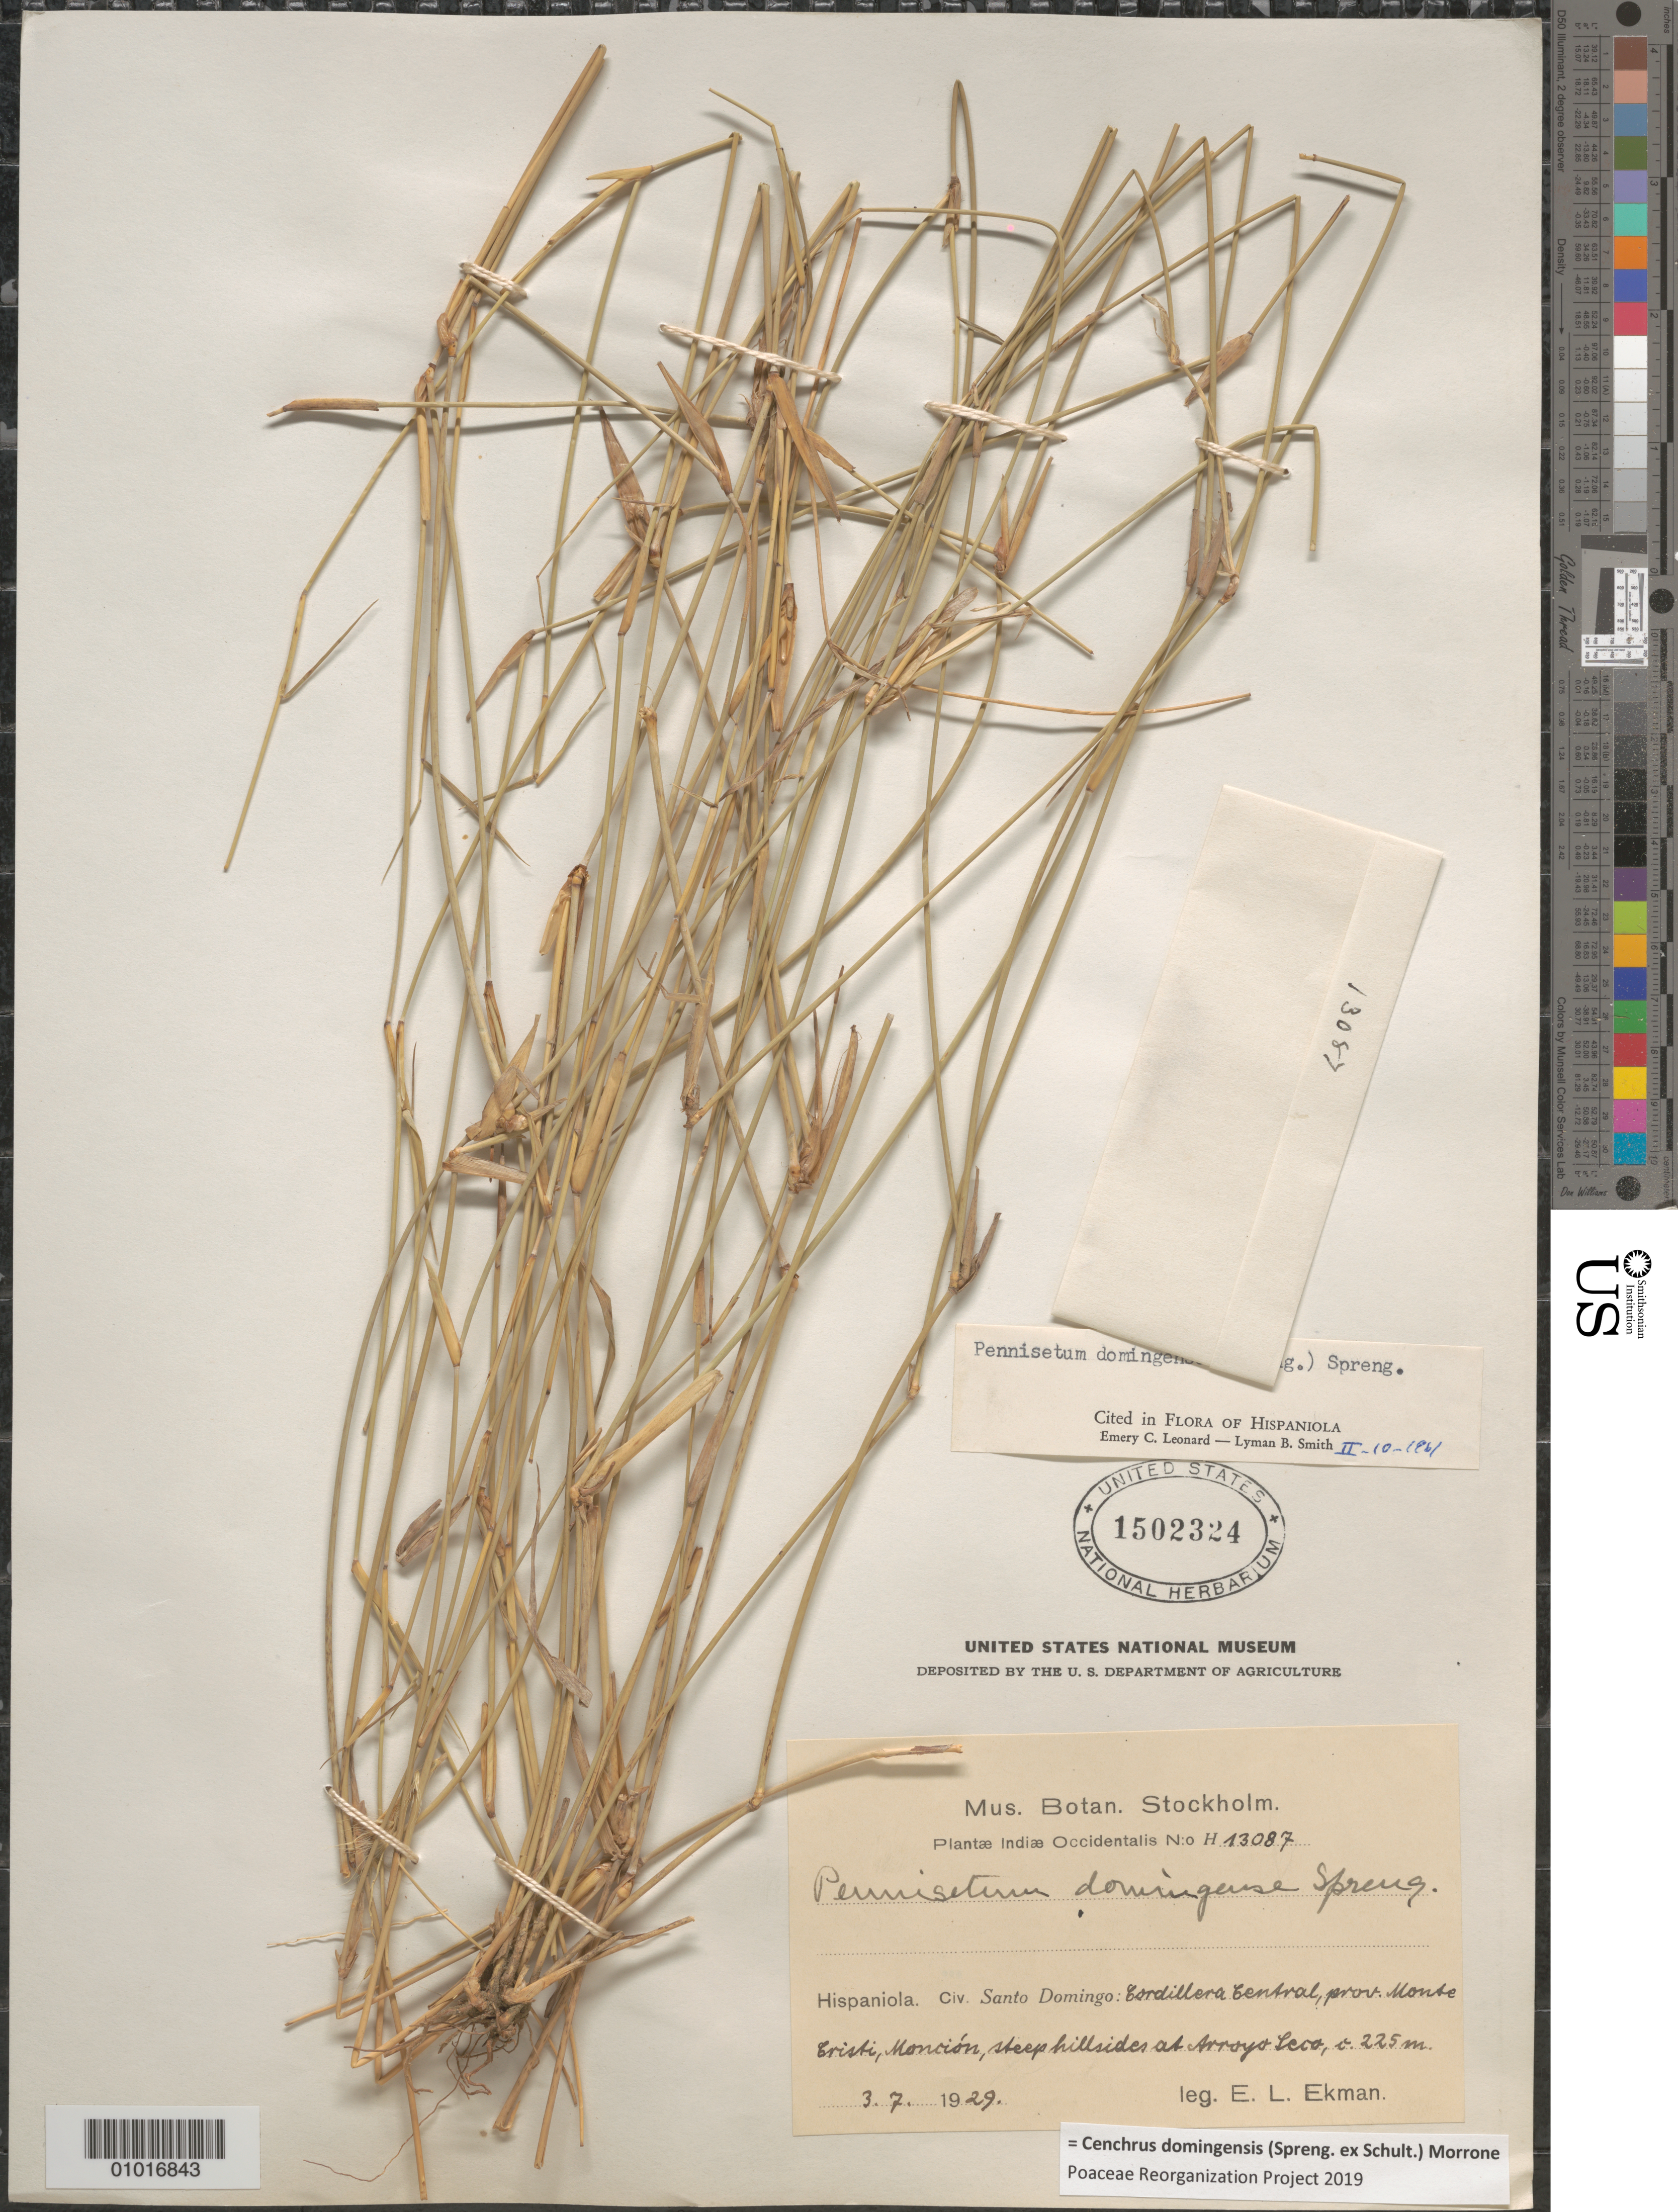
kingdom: Plantae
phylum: Tracheophyta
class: Liliopsida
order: Poales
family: Poaceae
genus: Cenchrus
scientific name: Cenchrus domingensis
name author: (Spreng. ex Schult.) Morrone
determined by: Poaceae Reorganization Project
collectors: E. L. Ekman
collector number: H 13087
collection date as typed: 03 Jul 1929 or 07 Mar 1929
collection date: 1929-03-07 or 1929-07-03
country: Dominican Republic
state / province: Distrito Nacional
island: Hispaniola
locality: Cordillera central, prov. Monte Christi, Moncion, steep hillsides at Arroyo Leco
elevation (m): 225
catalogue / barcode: US 1502324